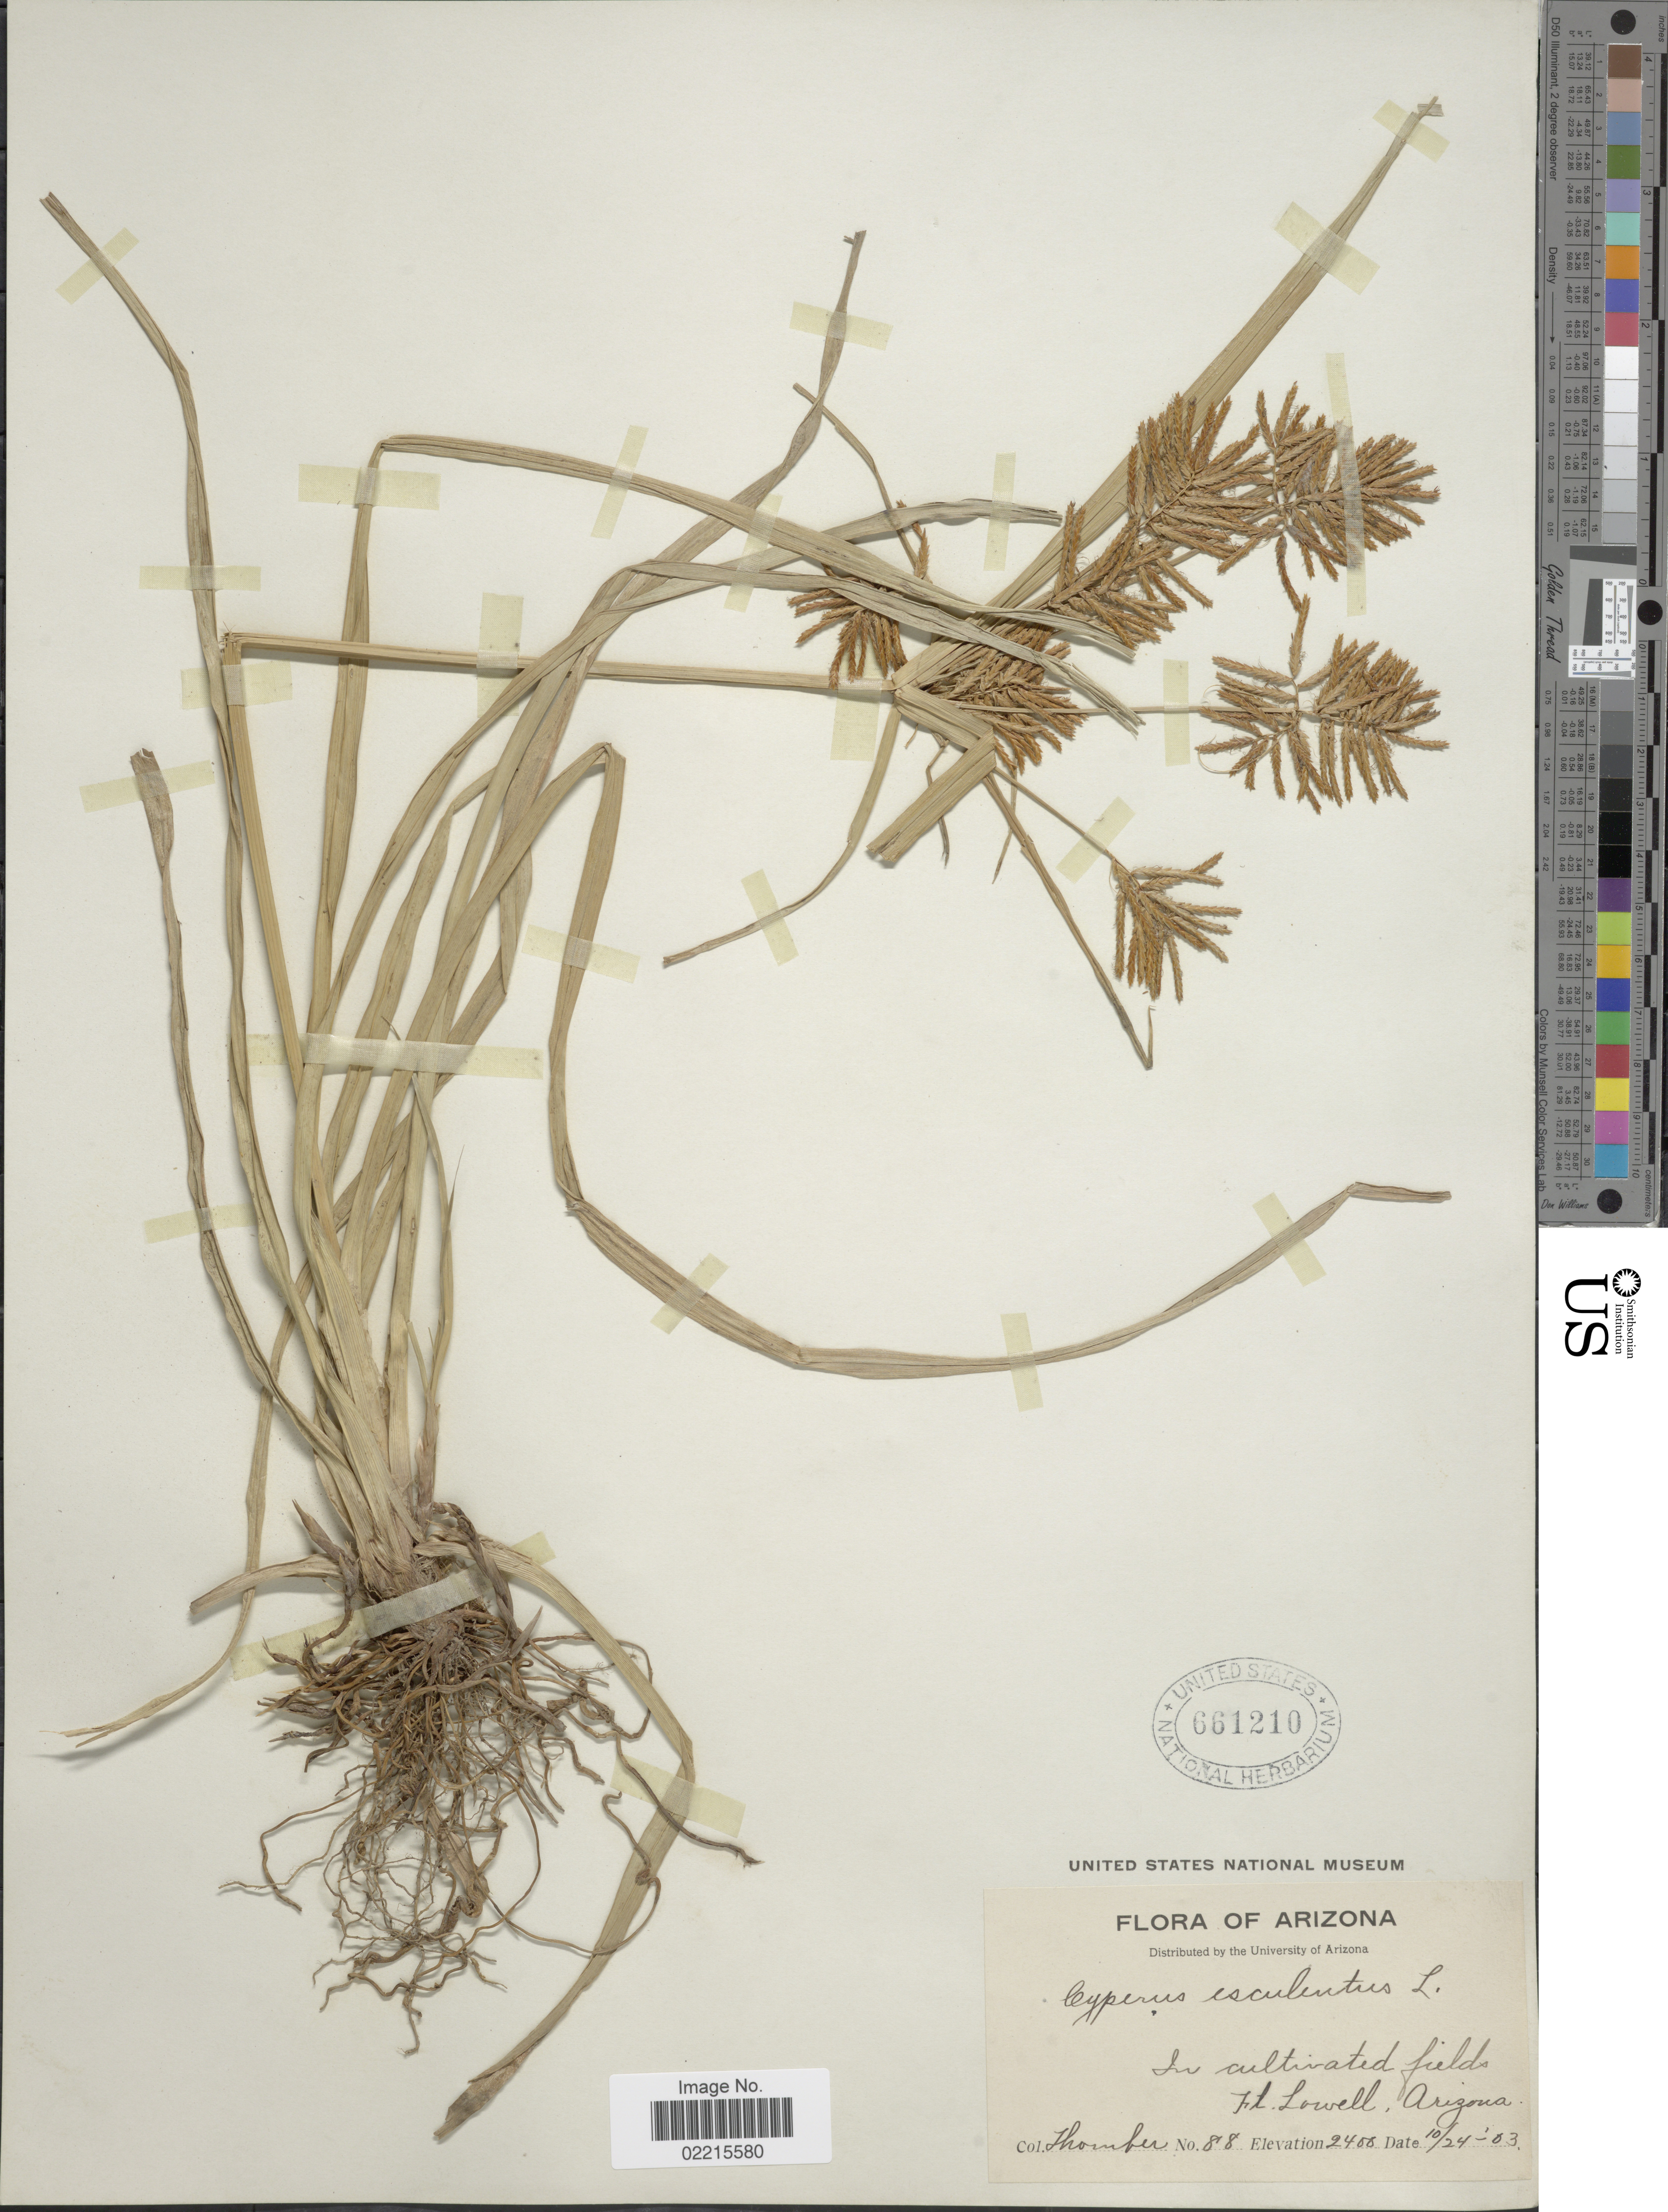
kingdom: Plantae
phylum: Tracheophyta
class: Liliopsida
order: Poales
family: Cyperaceae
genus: Cyperus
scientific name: Cyperus esculentus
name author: L.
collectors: J. Thornber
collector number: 88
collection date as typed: Transcribed d/m/y: 24/10/3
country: United States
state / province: Arizona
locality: In cultivated fields Ft Lowell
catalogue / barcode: US 661210